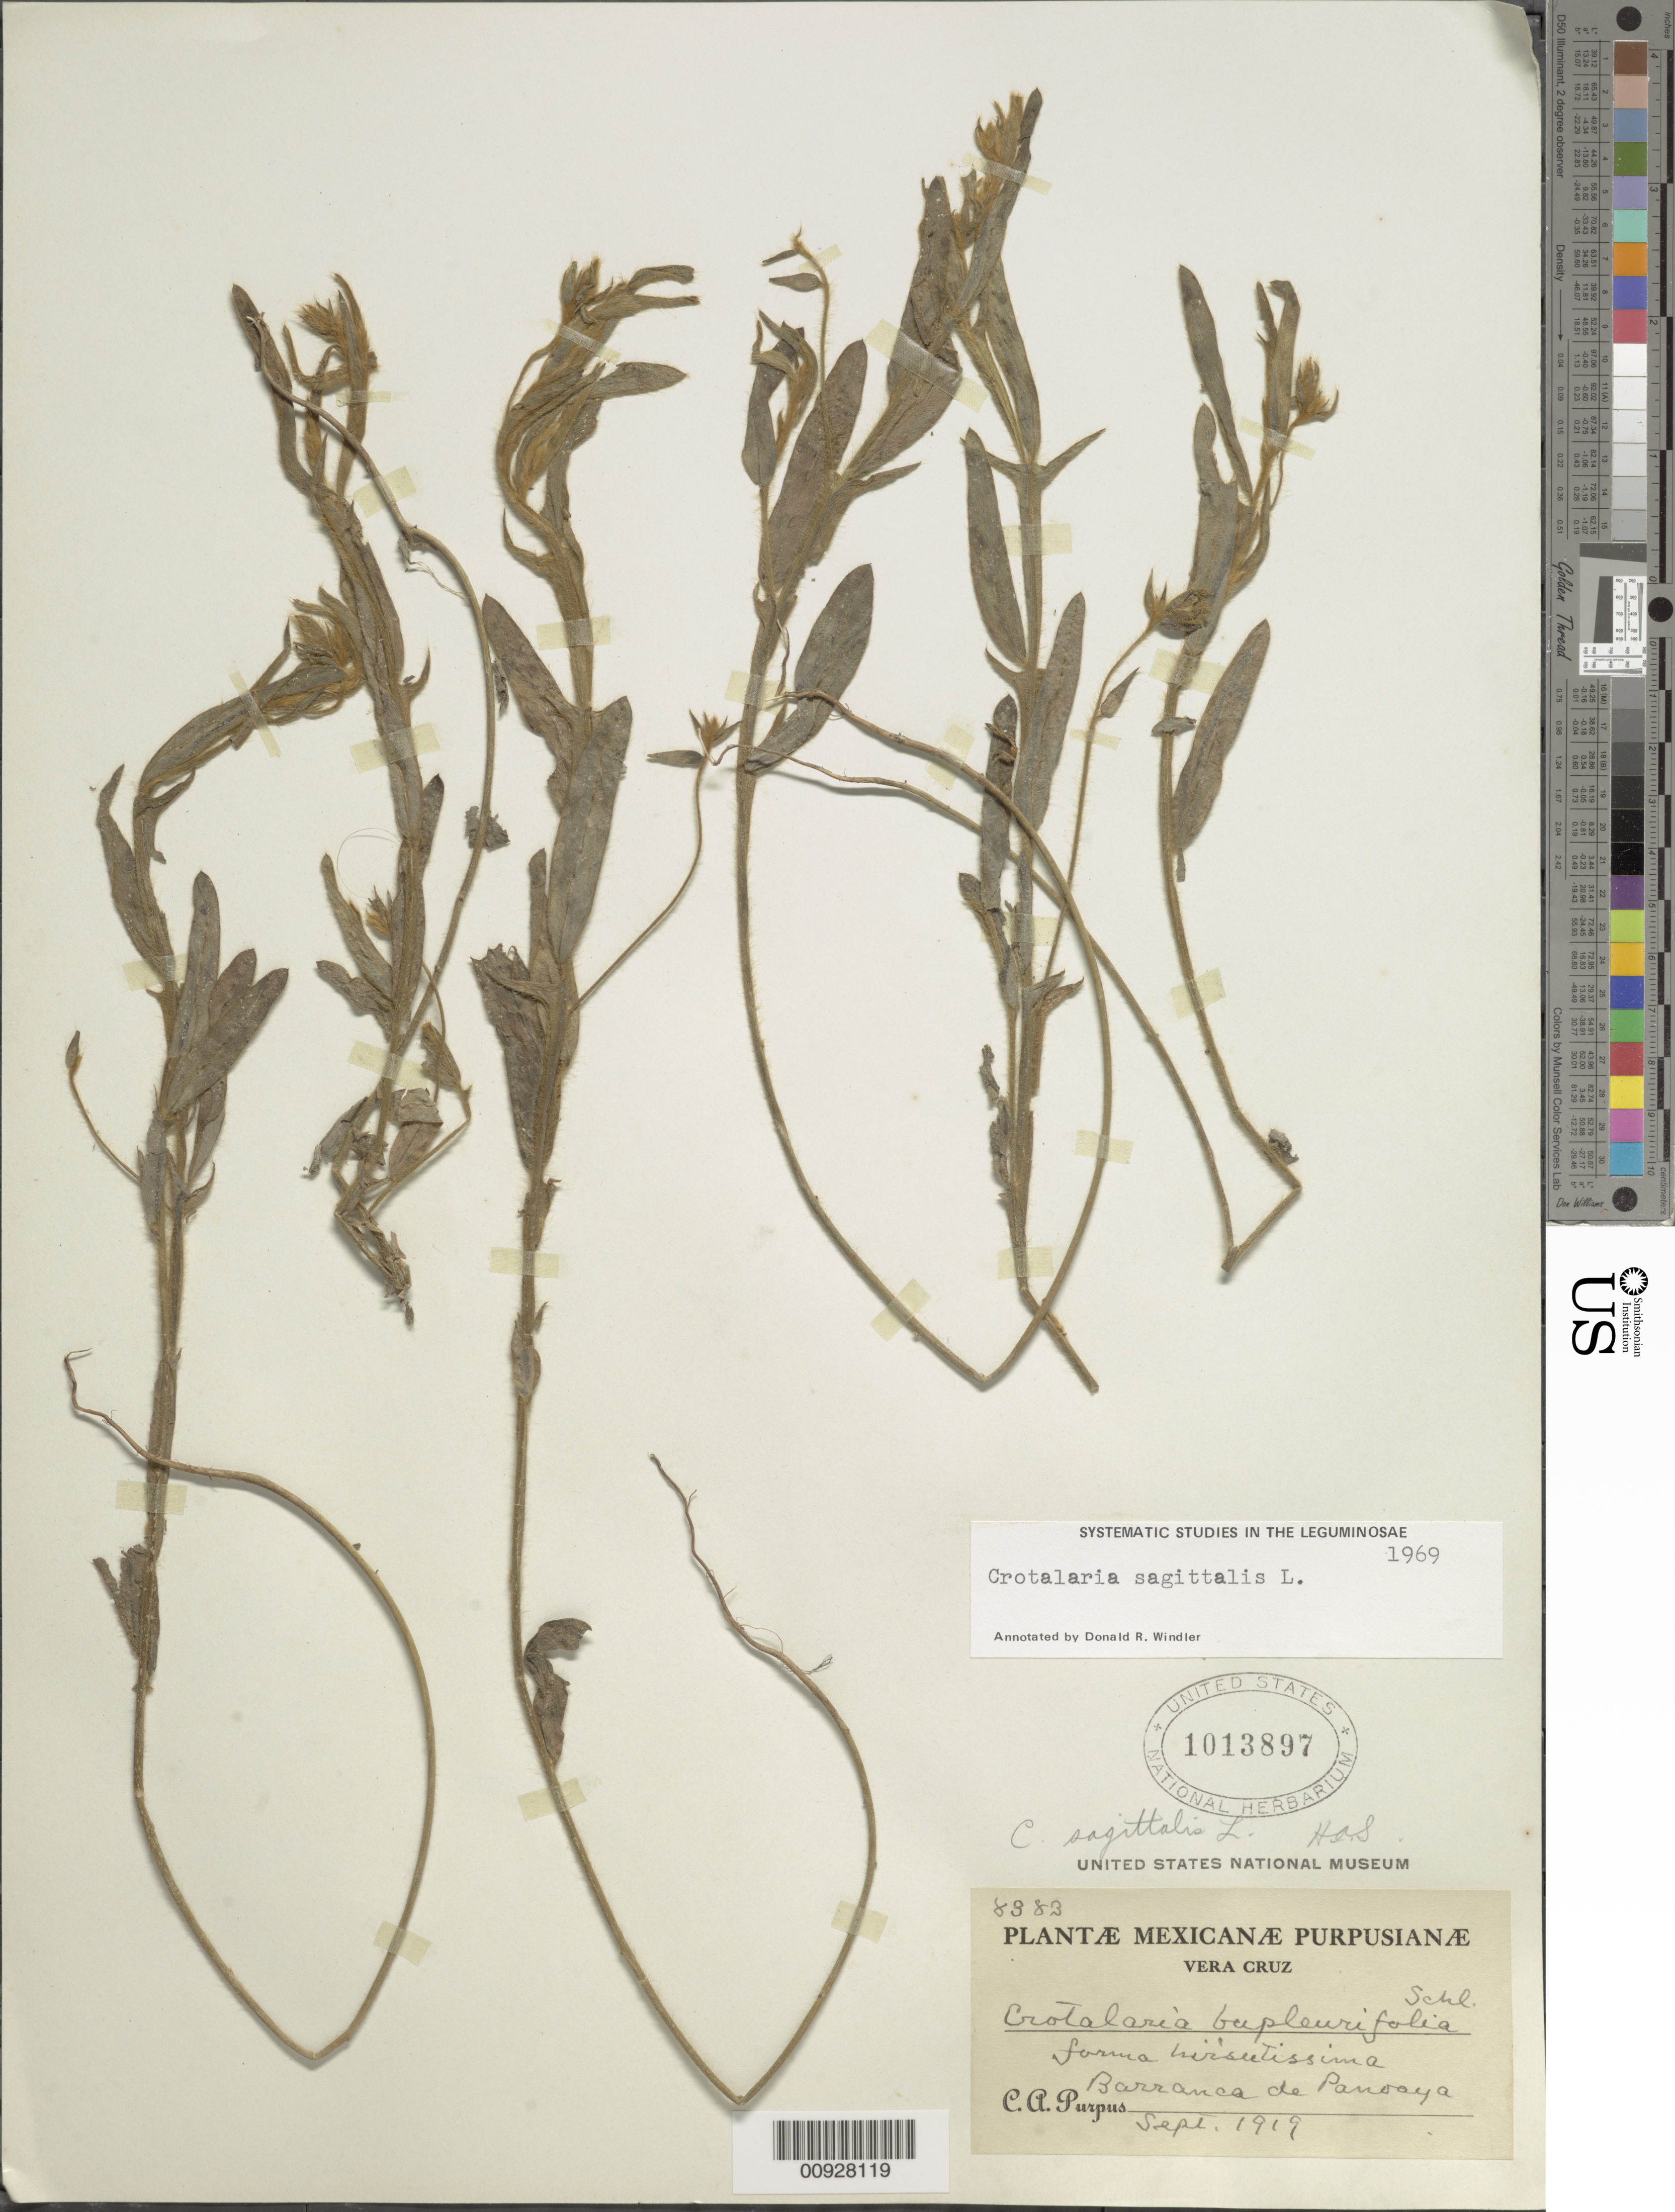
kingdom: Plantae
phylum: Tracheophyta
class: Magnoliopsida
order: Fabales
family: Fabaceae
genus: Crotalaria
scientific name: Crotalaria sagittalis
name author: L.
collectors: C. A. Purpus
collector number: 8383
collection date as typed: Sep 1919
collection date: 1919-09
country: Mexico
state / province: Veracruz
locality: Barranca de Panoaya.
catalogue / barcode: US 1013897